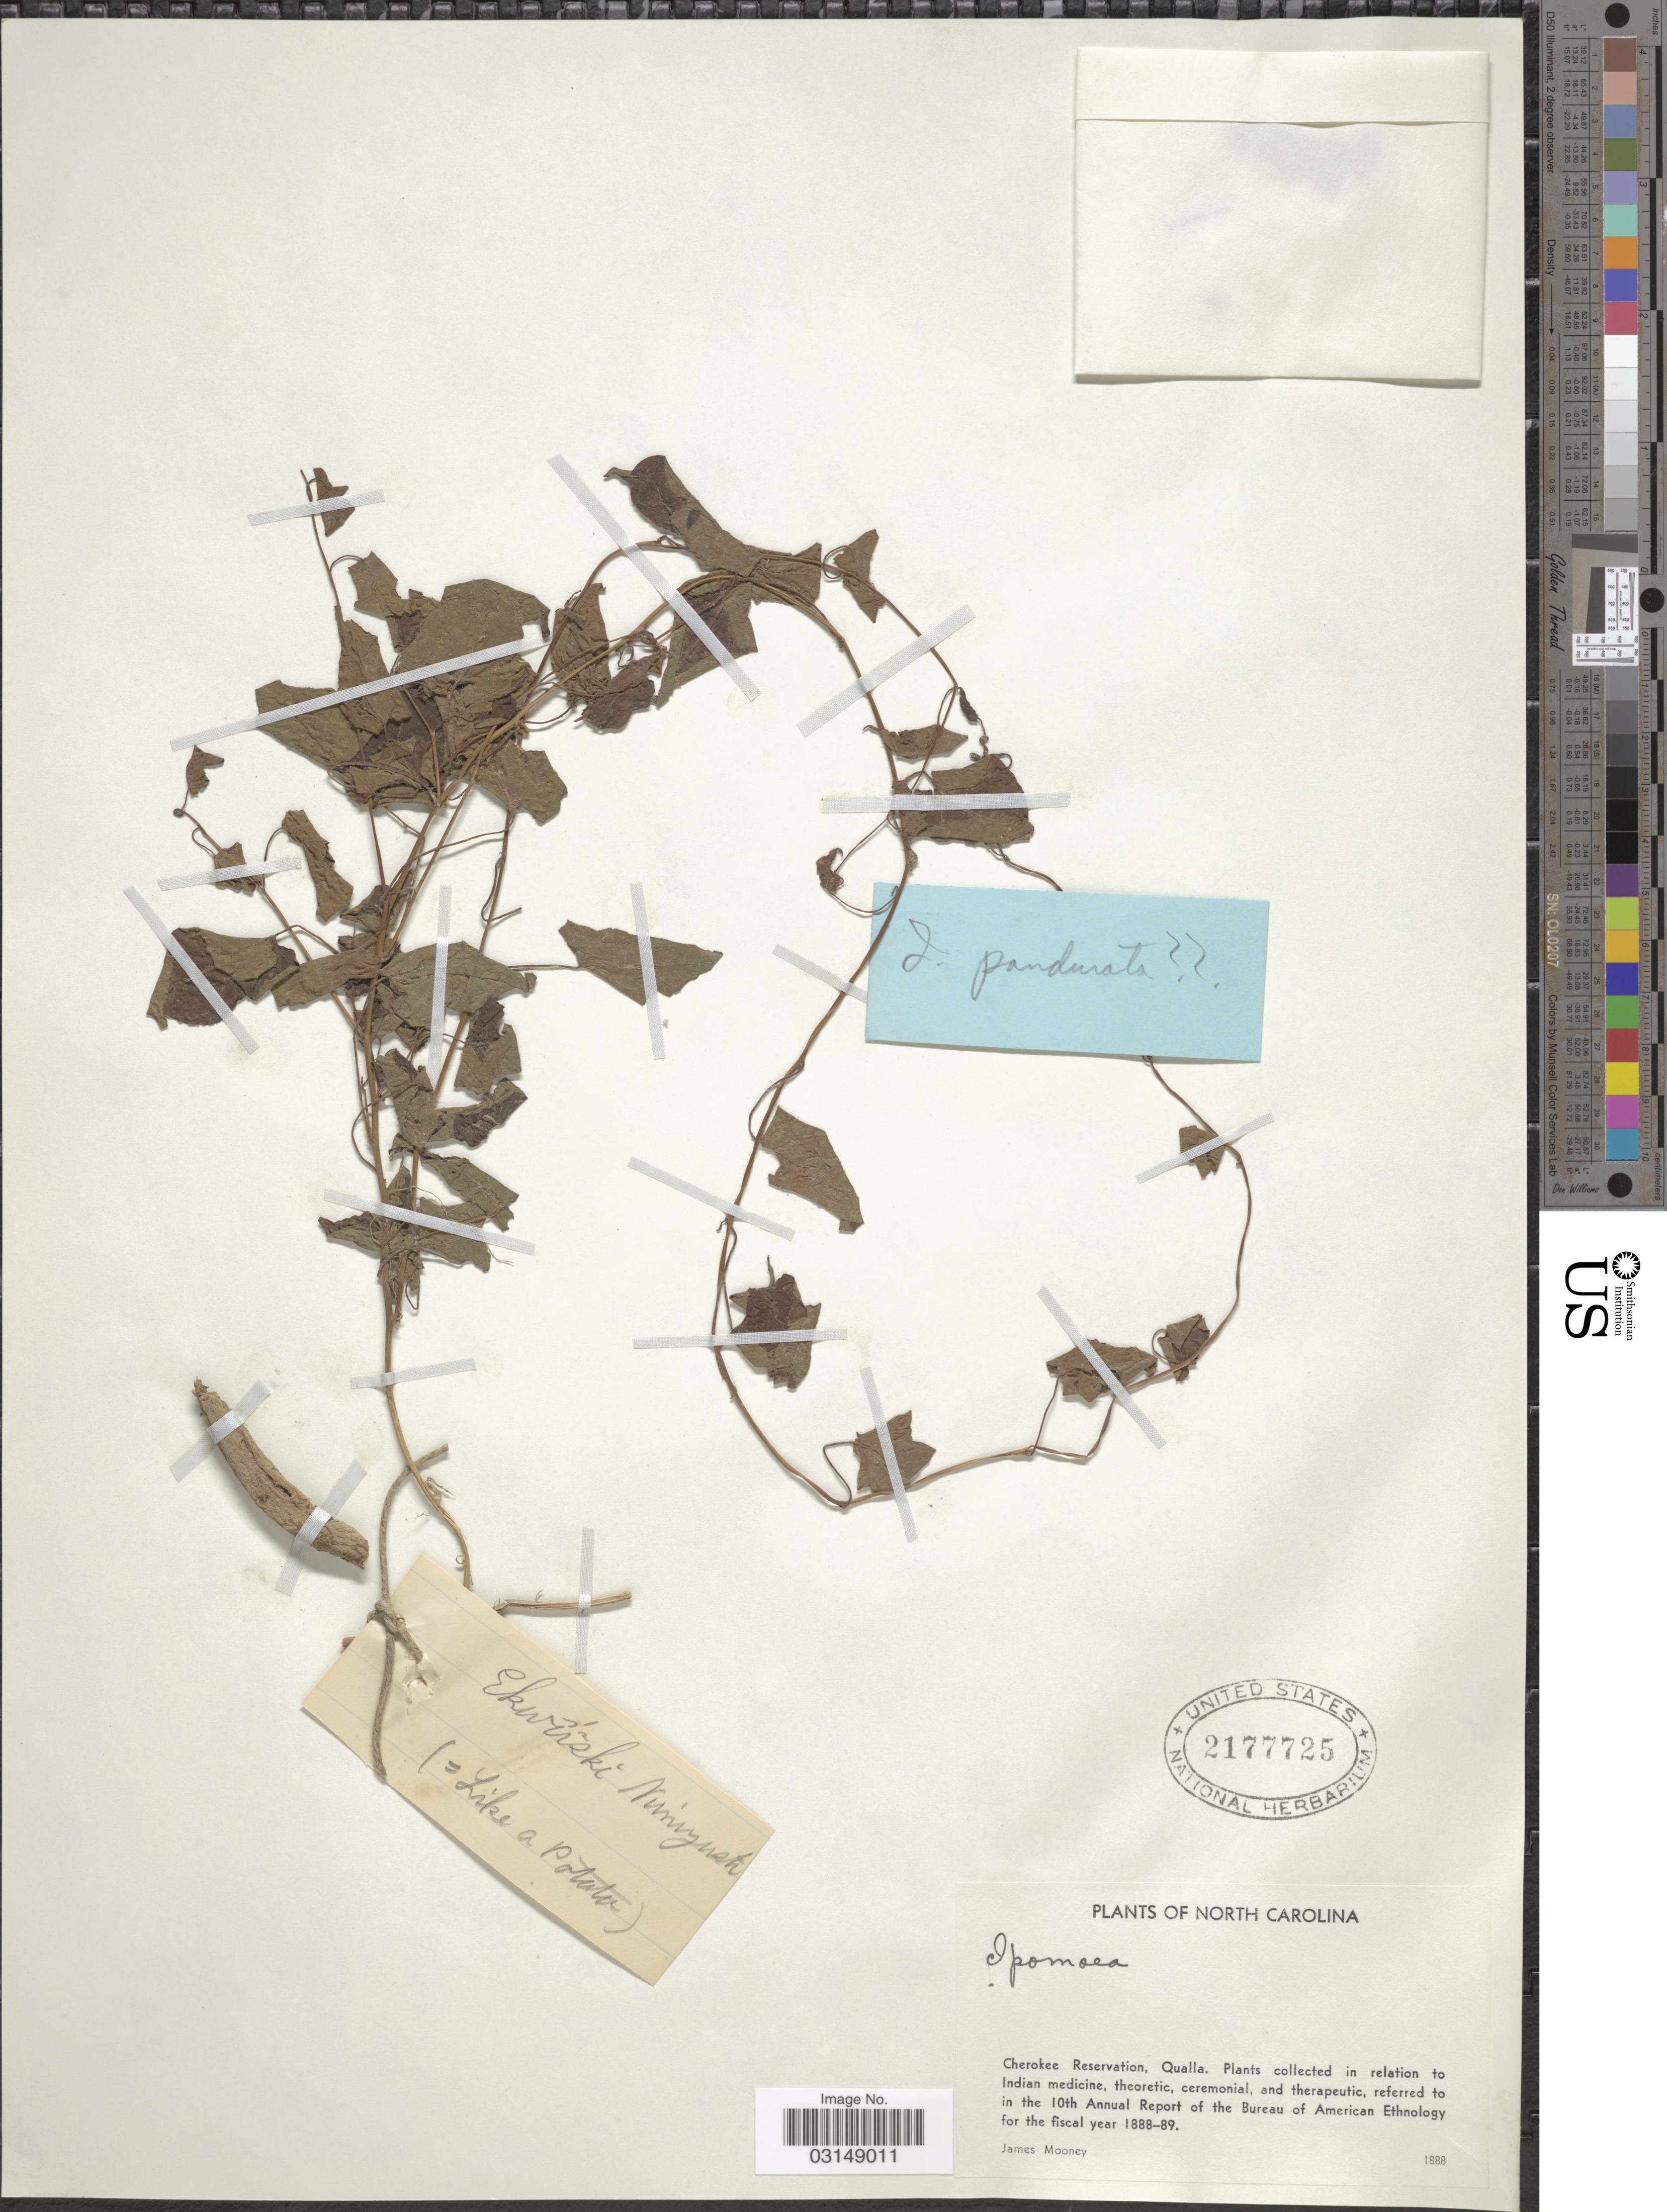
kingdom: Plantae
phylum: Tracheophyta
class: Magnoliopsida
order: Solanales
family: Convolvulaceae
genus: Ipomoea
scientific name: Ipomoea pandurata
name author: (L.) G. Mey.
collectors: J. Mooney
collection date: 1888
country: United States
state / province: North Carolina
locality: Cherokee Reservation, Qualla.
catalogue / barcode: US 2177725